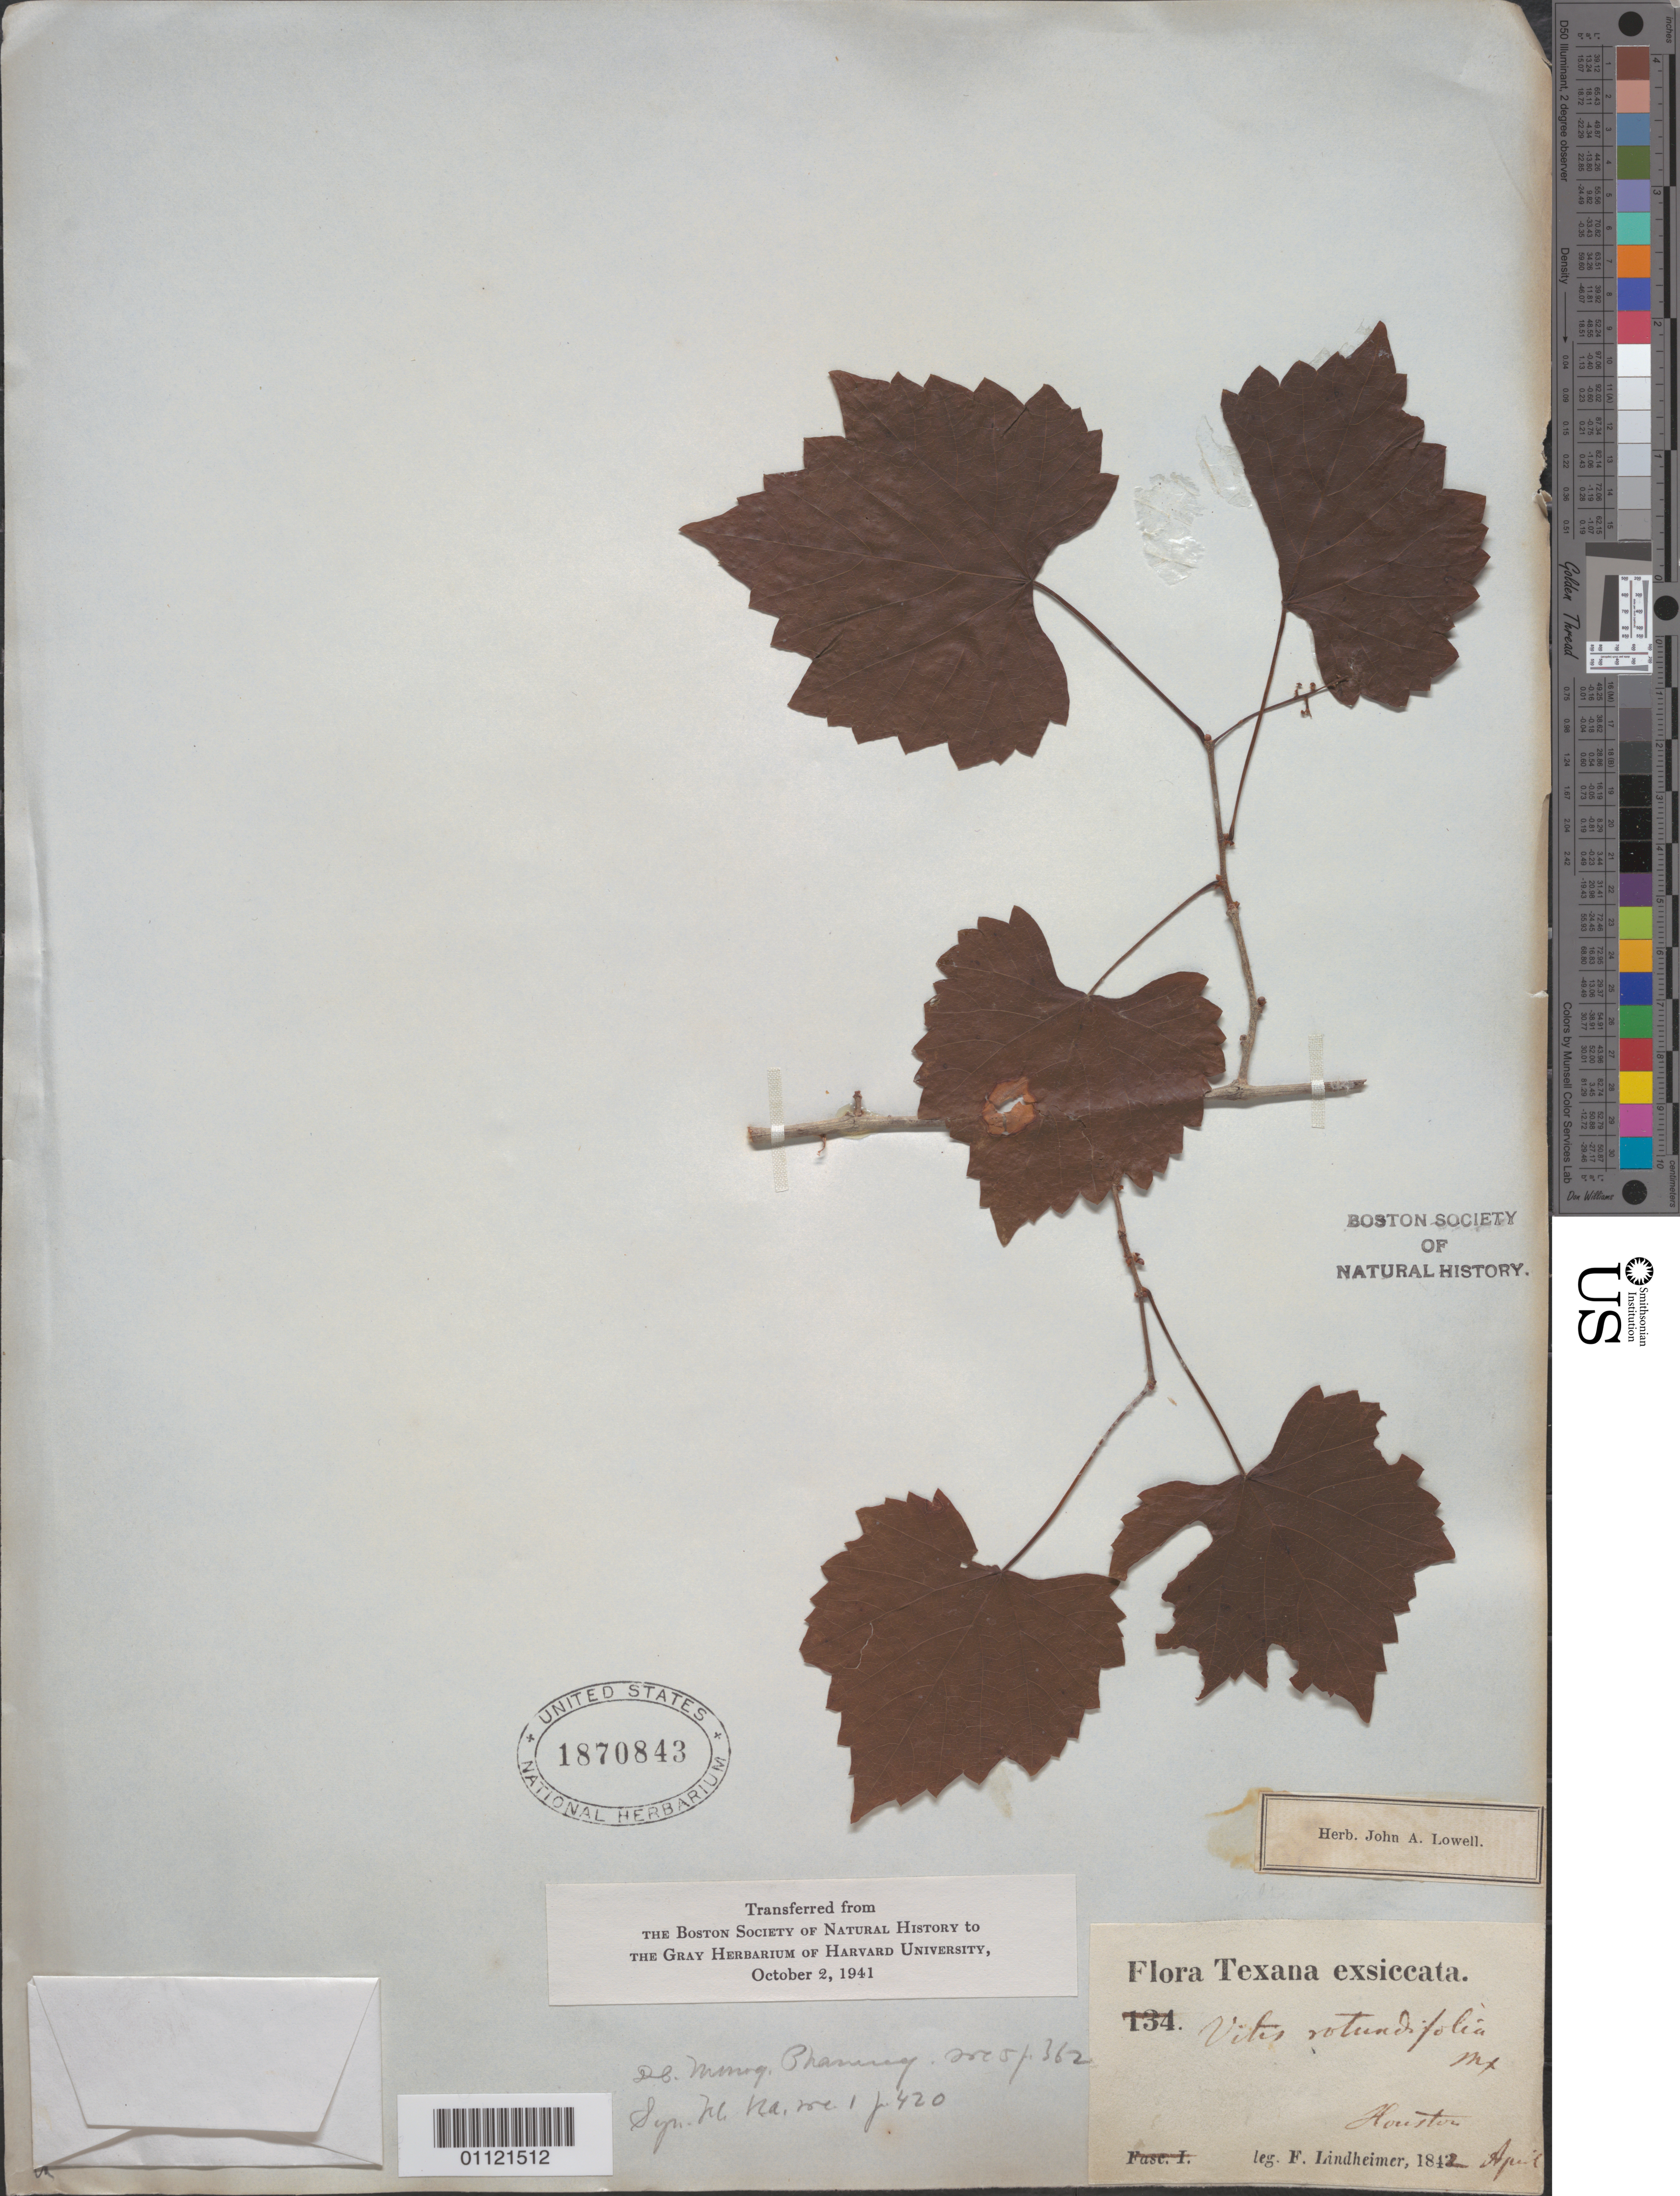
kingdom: Plantae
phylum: Tracheophyta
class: Magnoliopsida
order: Vitales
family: Vitaceae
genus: Vitis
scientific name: Vitis rotundifolia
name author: Michx.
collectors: F. Lindheimer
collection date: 1842-04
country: United States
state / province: Texas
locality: Houston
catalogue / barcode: US 1870843